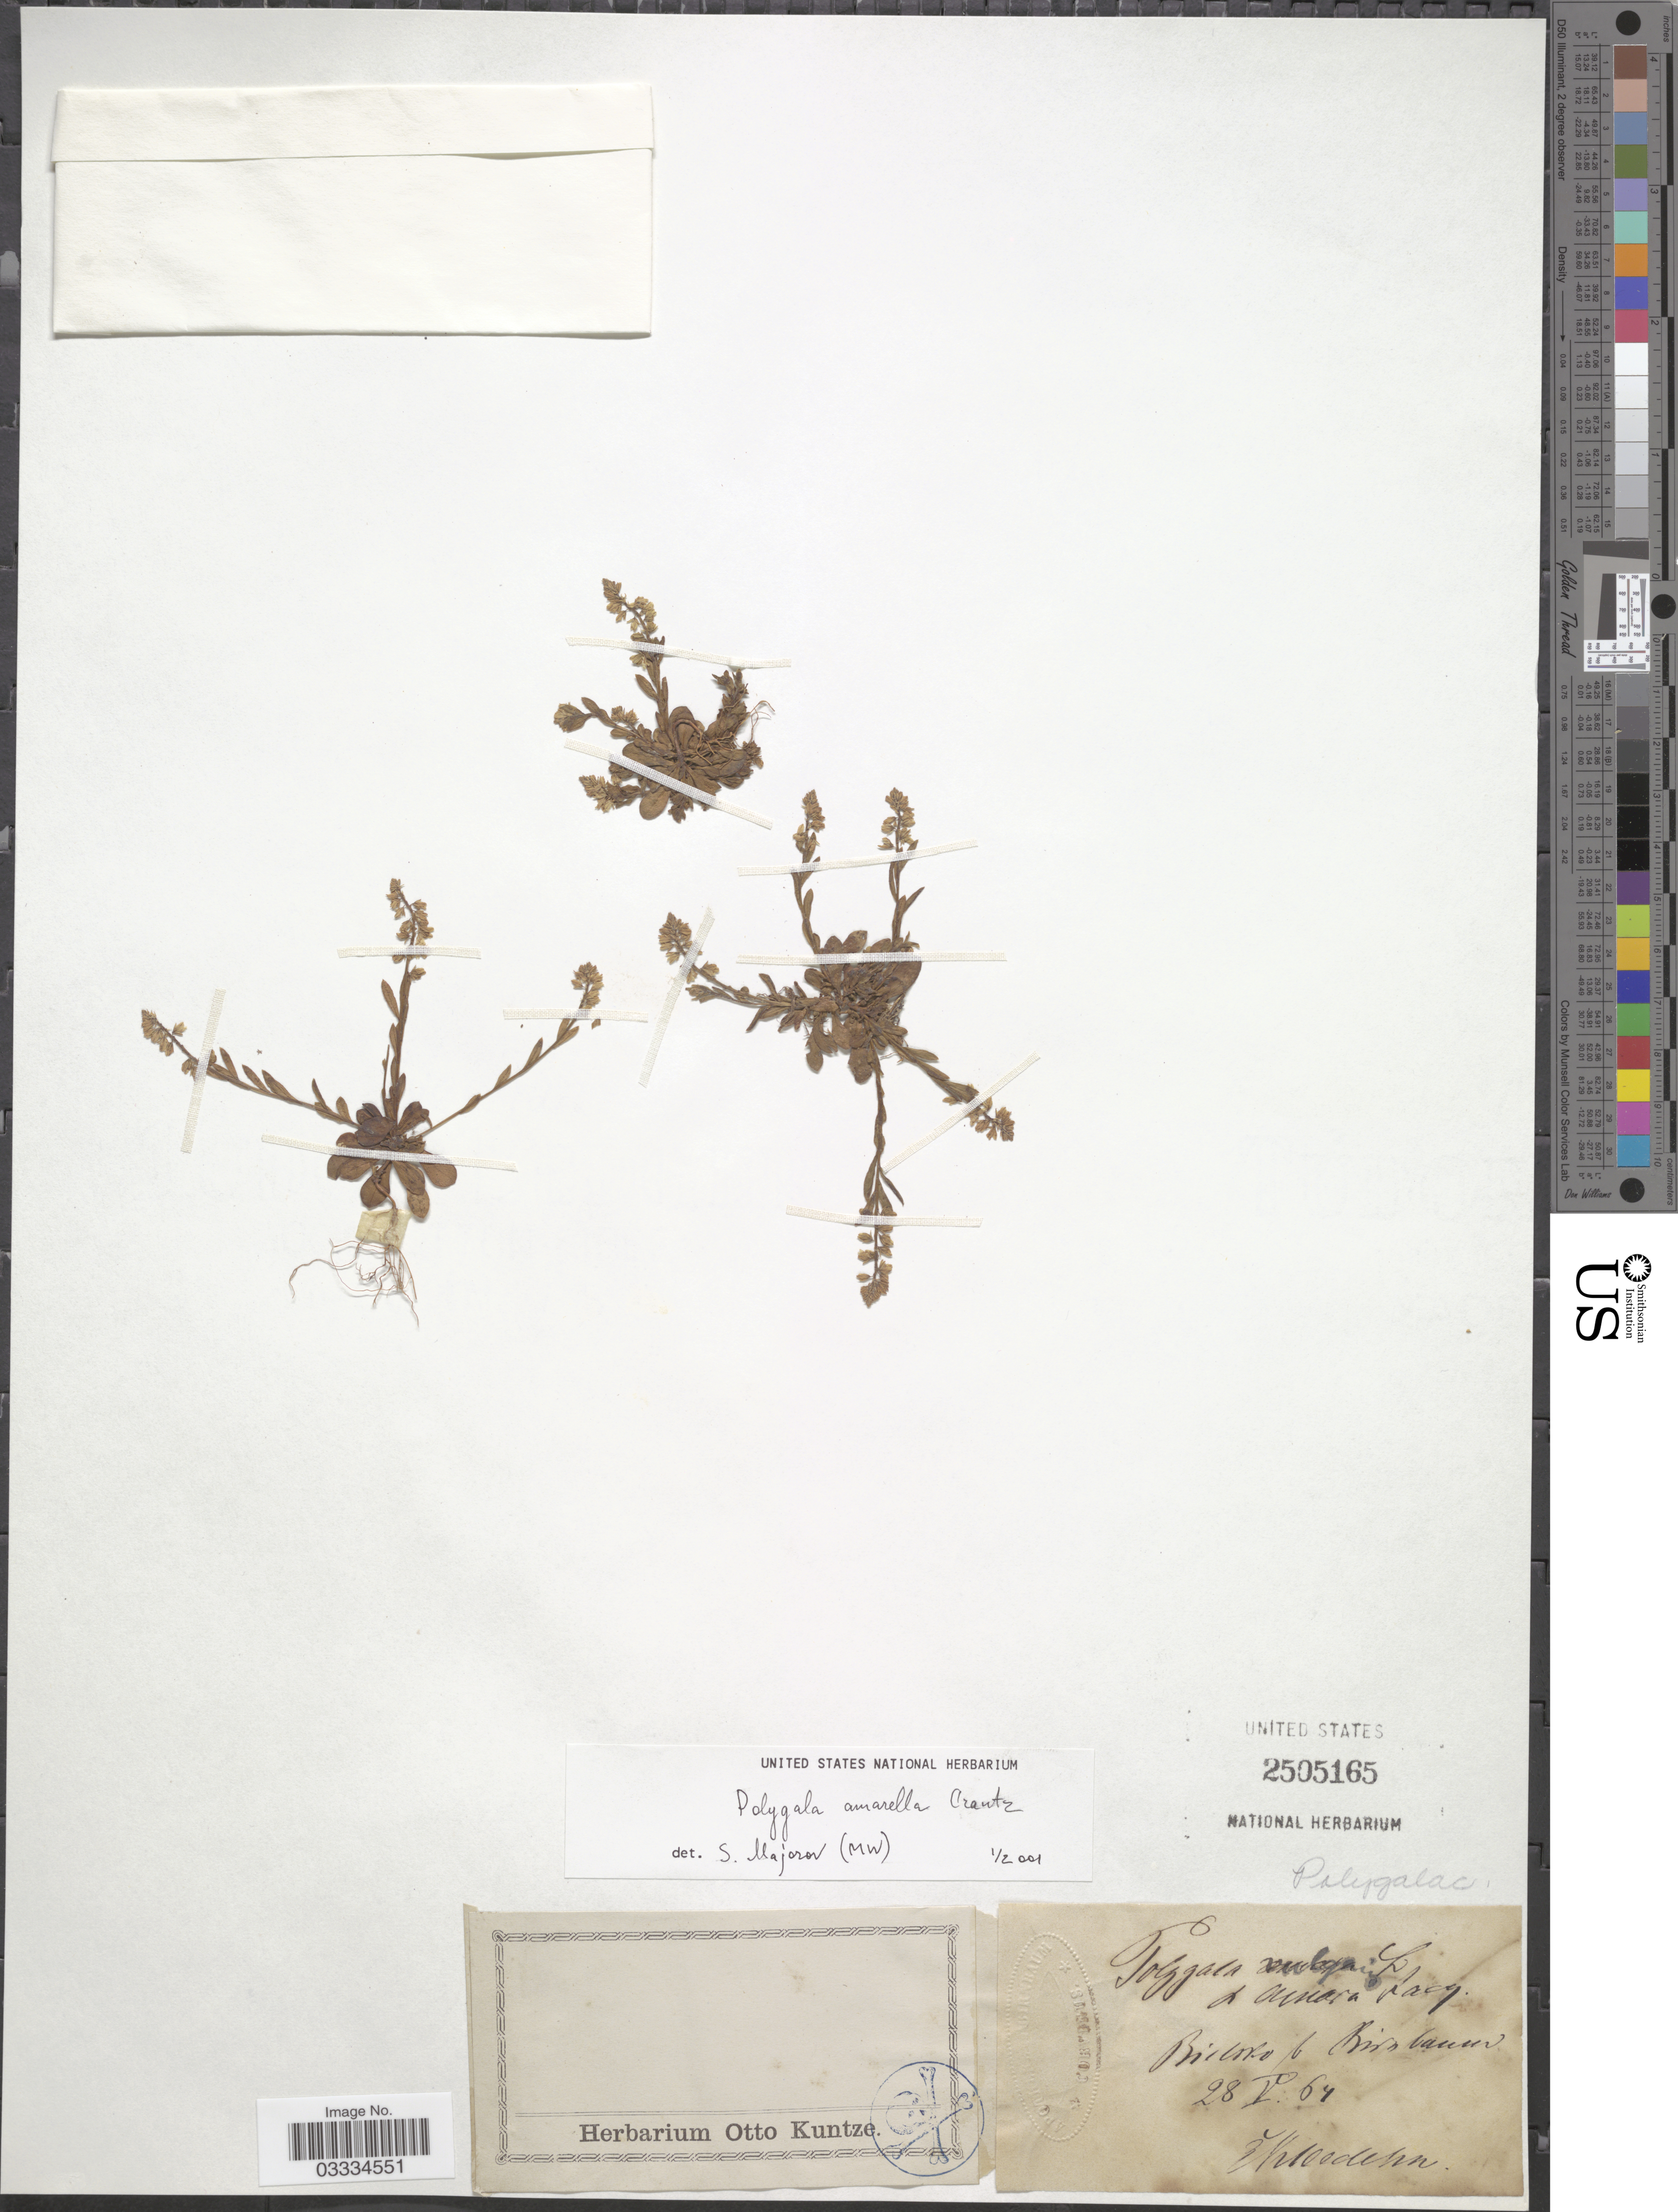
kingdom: Plantae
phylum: Tracheophyta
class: Magnoliopsida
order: Fabales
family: Polygalaceae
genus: Polygala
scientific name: Polygala amarella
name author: Crantz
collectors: E. Kleedahn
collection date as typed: Transcribed d/m/y: 28/5/64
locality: Brinwo b Biro bauur. [interpreted]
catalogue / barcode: US 2505165